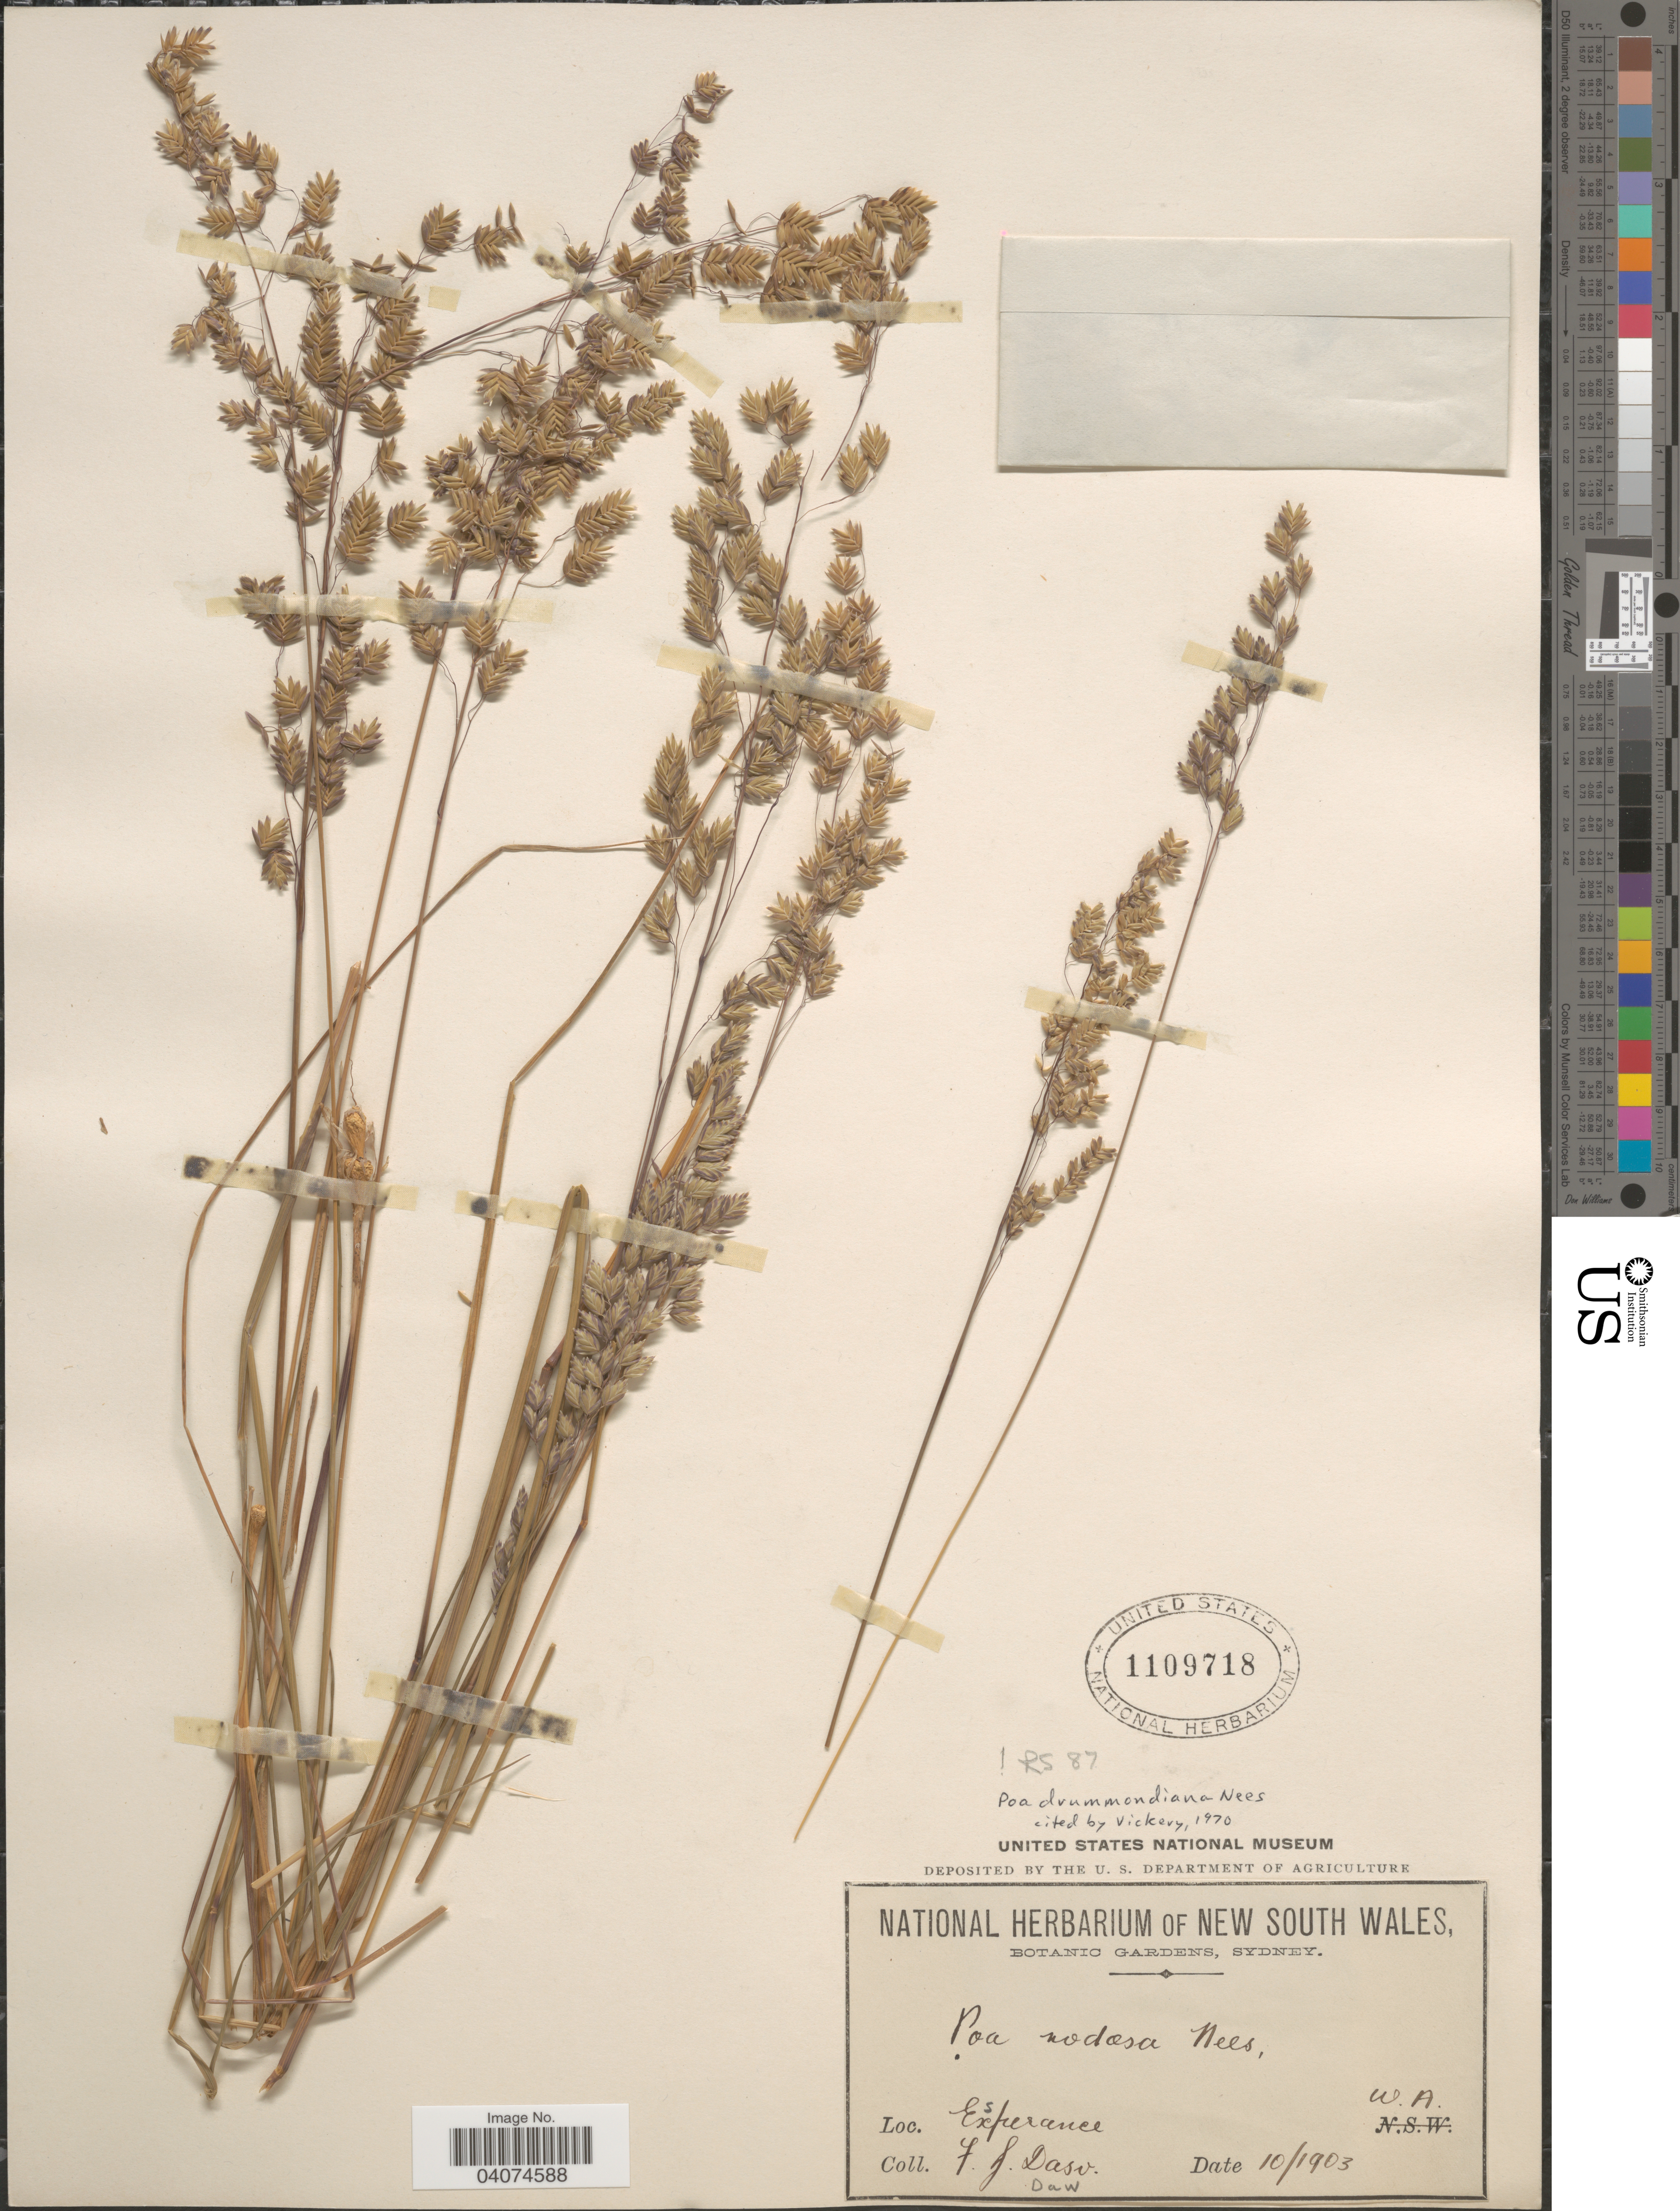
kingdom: Plantae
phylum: Tracheophyta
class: Liliopsida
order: Poales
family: Poaceae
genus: Poa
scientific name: Poa drummondiana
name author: Nees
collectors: F. Dasv.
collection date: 1903-10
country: Australia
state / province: Western Australia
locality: Esperance.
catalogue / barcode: US 1109718